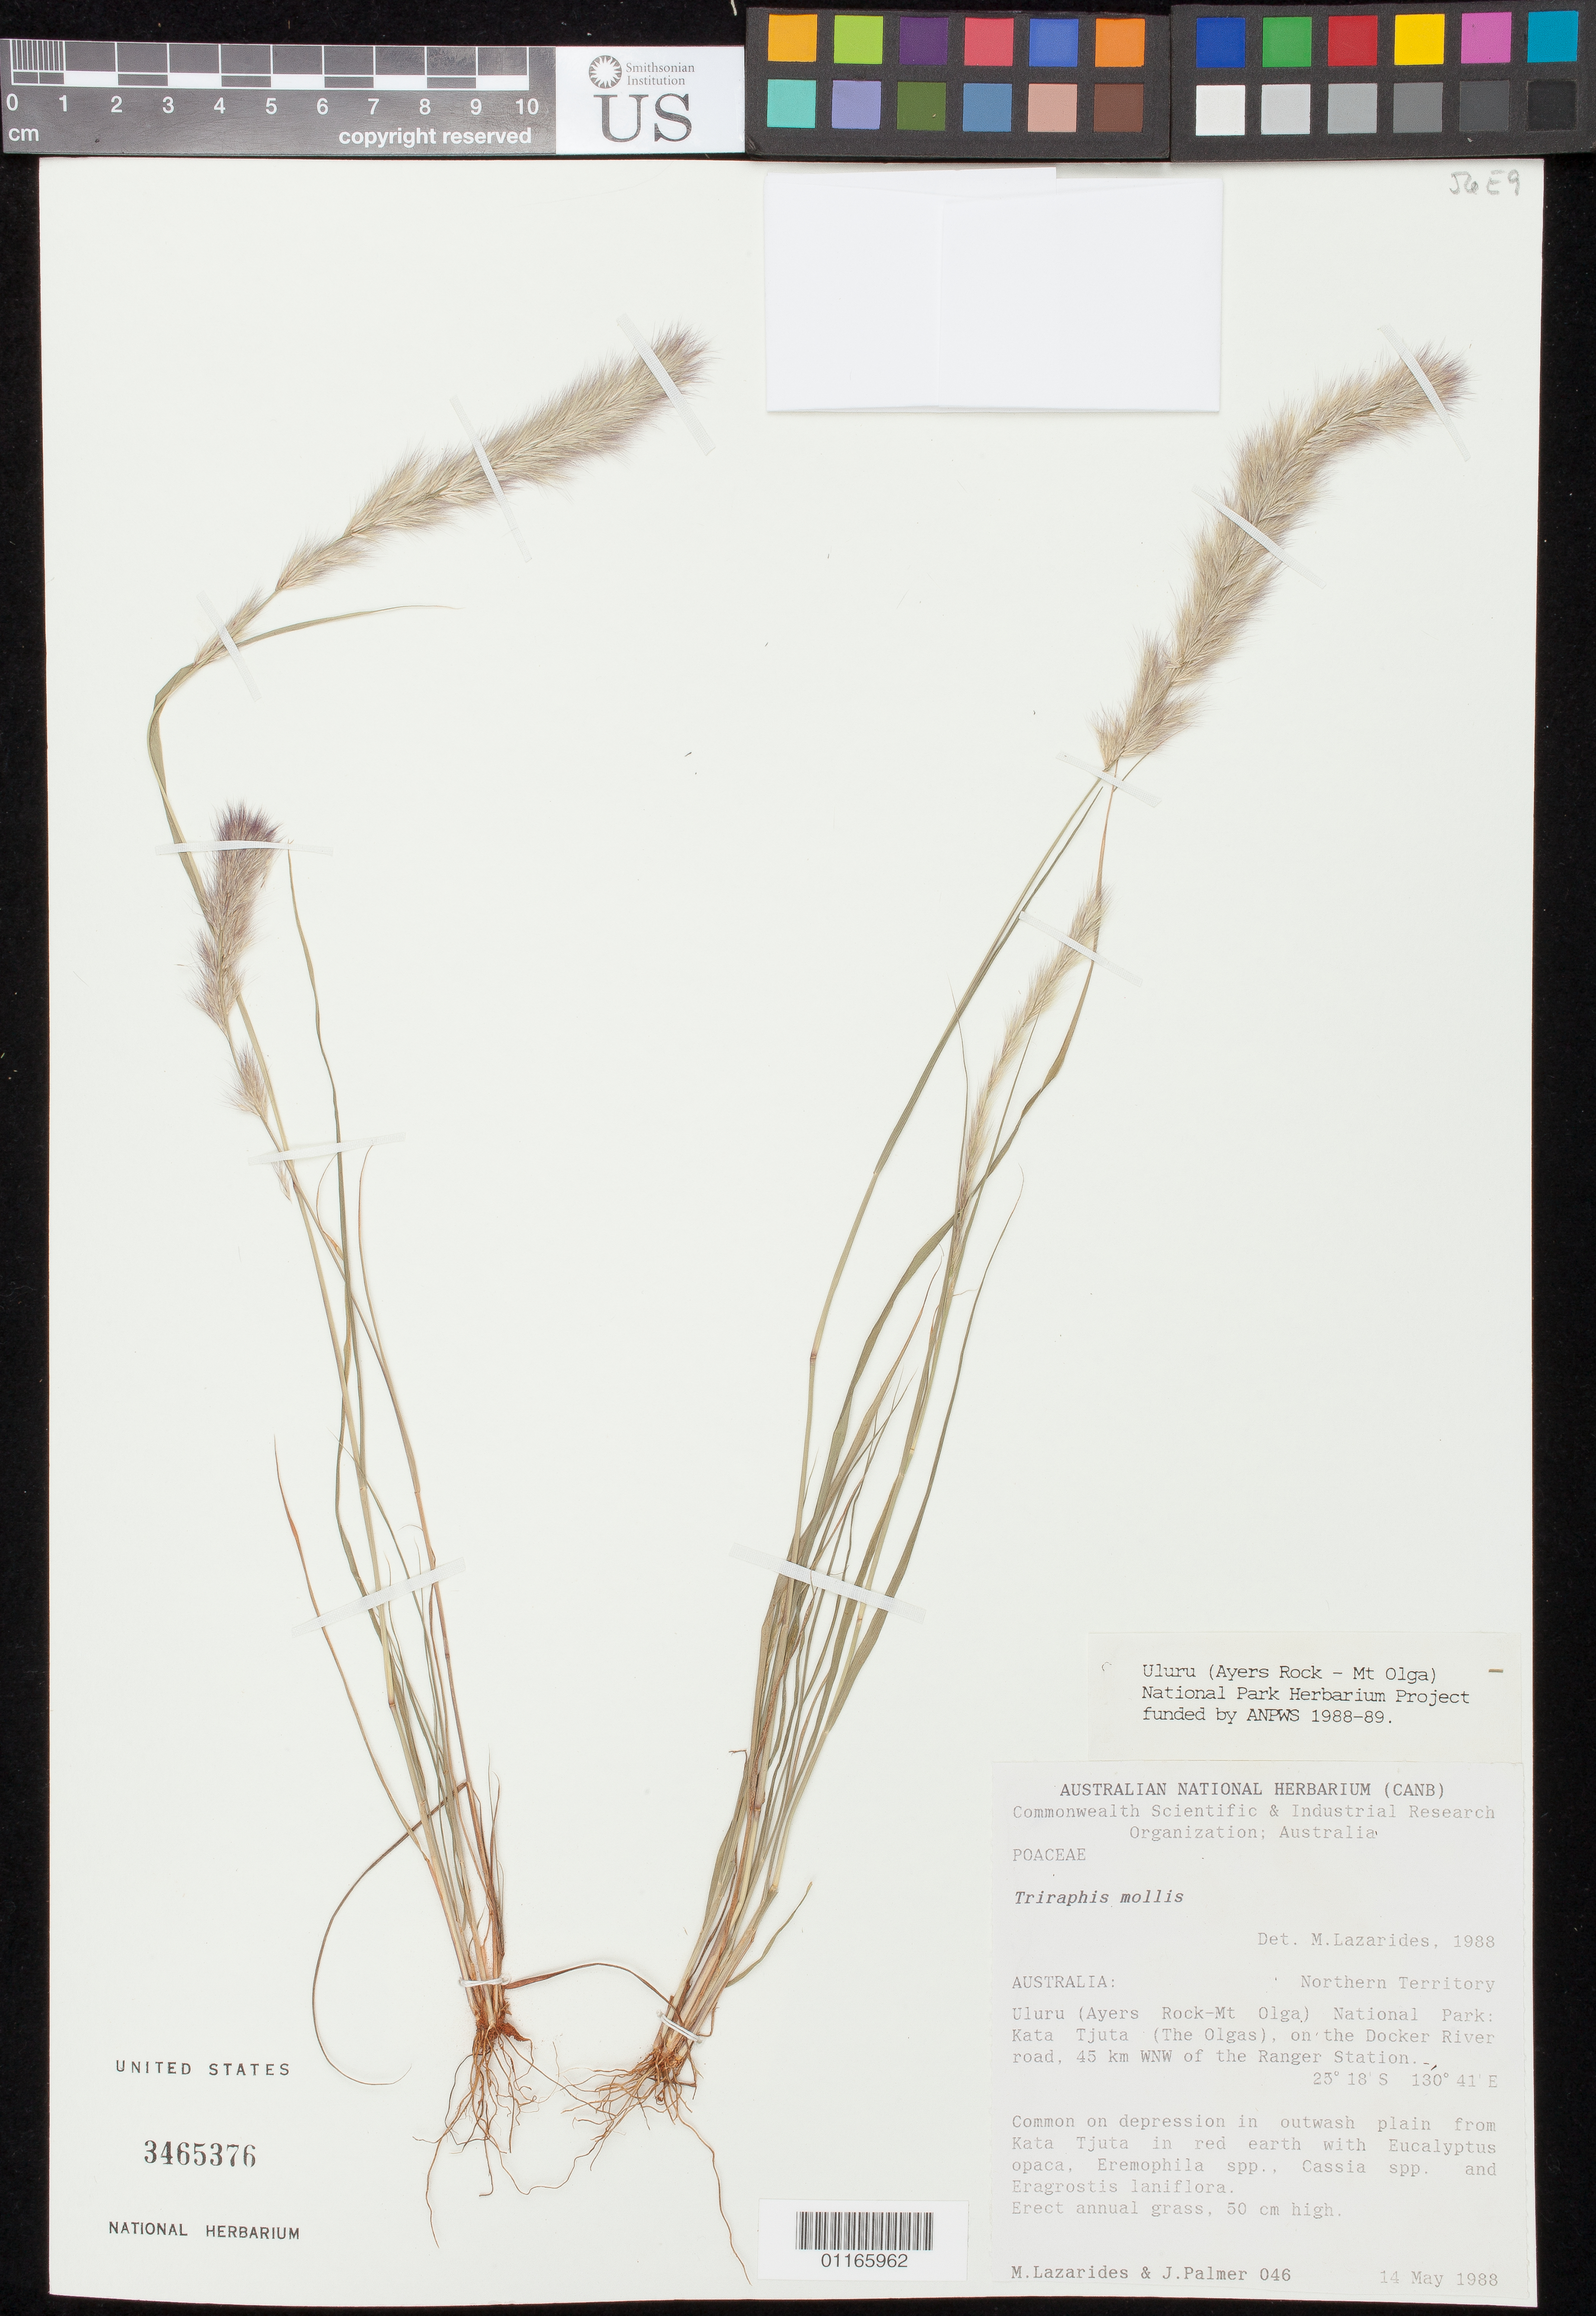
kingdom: Plantae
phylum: Tracheophyta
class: Liliopsida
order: Poales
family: Poaceae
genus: Triraphis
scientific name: Triraphis mollis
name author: R. Br.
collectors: M. Lazarides & J. Palmer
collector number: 046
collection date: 1988-05-14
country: Australia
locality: Uluru (Ayers Rock-Mt Olga) National Park: Kata Tjuya (The Olgas) on the Docker River road, 45 km WNW of the Ranger Station.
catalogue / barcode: US 3465376